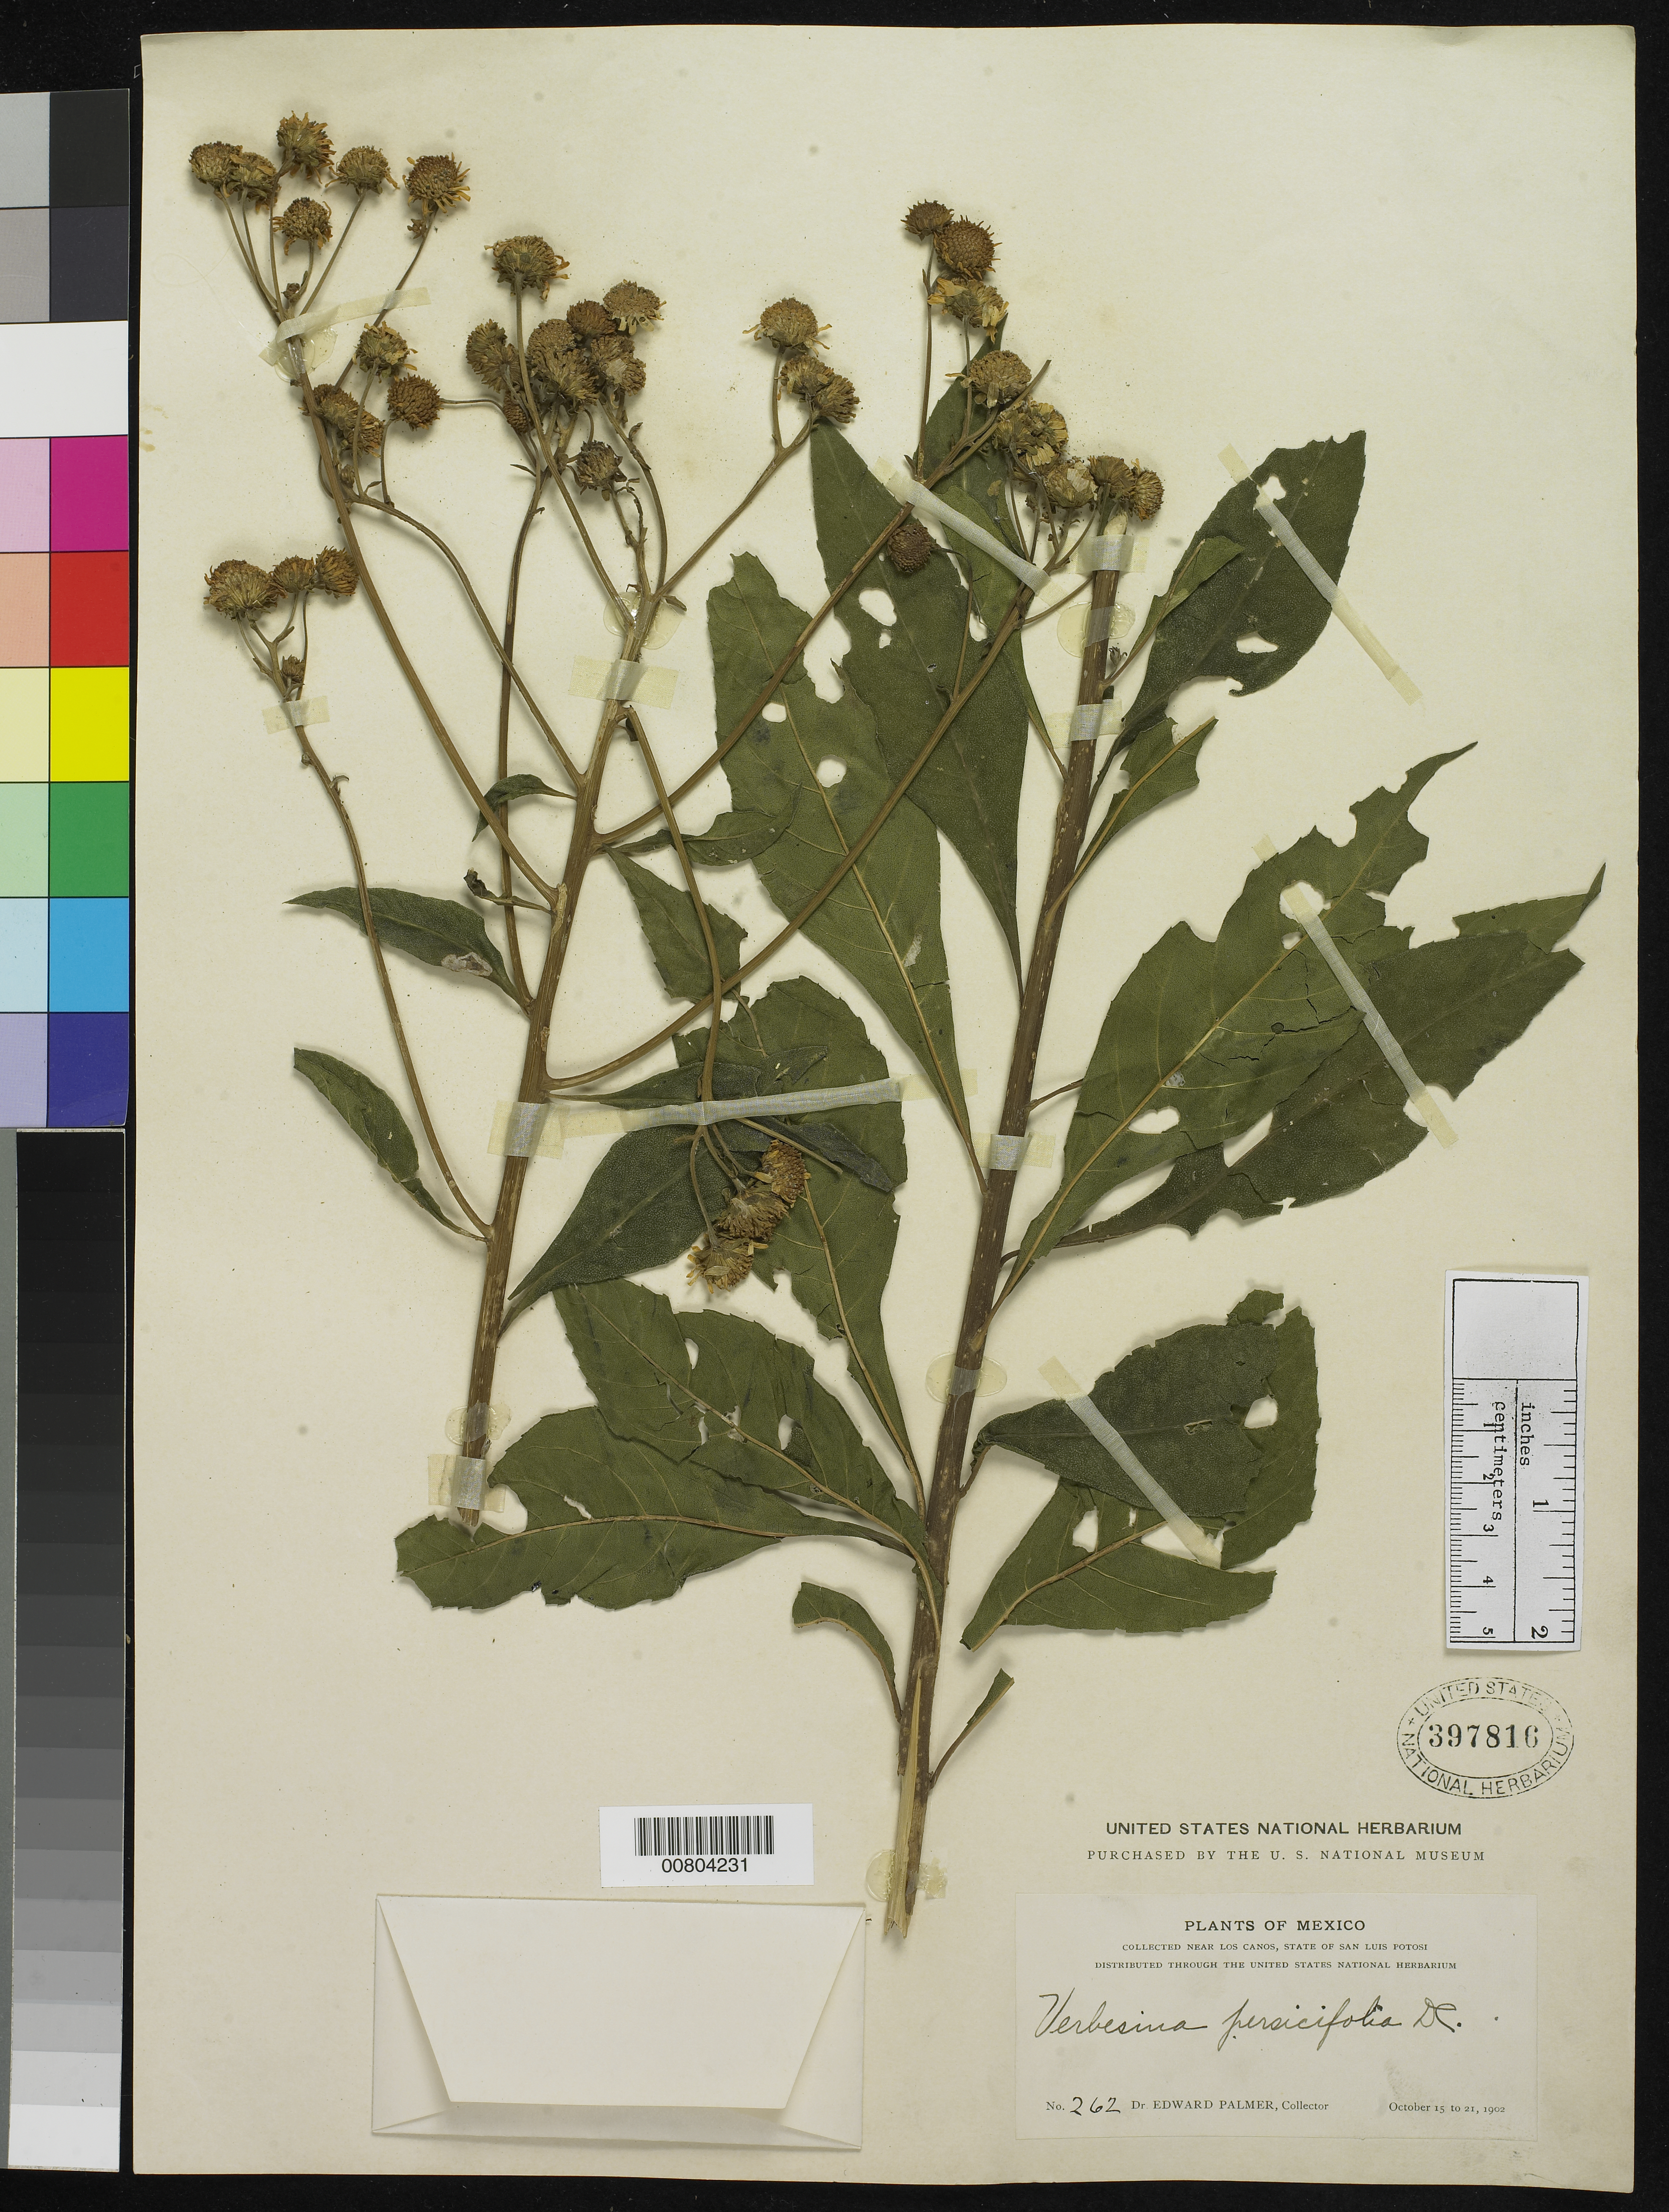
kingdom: Plantae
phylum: Tracheophyta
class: Magnoliopsida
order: Asterales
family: Asteraceae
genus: Verbesina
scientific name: Verbesina persicifolia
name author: DC.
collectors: E. Palmer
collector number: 262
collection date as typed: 15 Oct 1902 to 21 Oct 1902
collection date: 1902-10-15/1902-10-21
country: Mexico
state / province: San Luis Potosí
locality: Near Los Canos, San Luis Potosí.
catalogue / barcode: US 397816